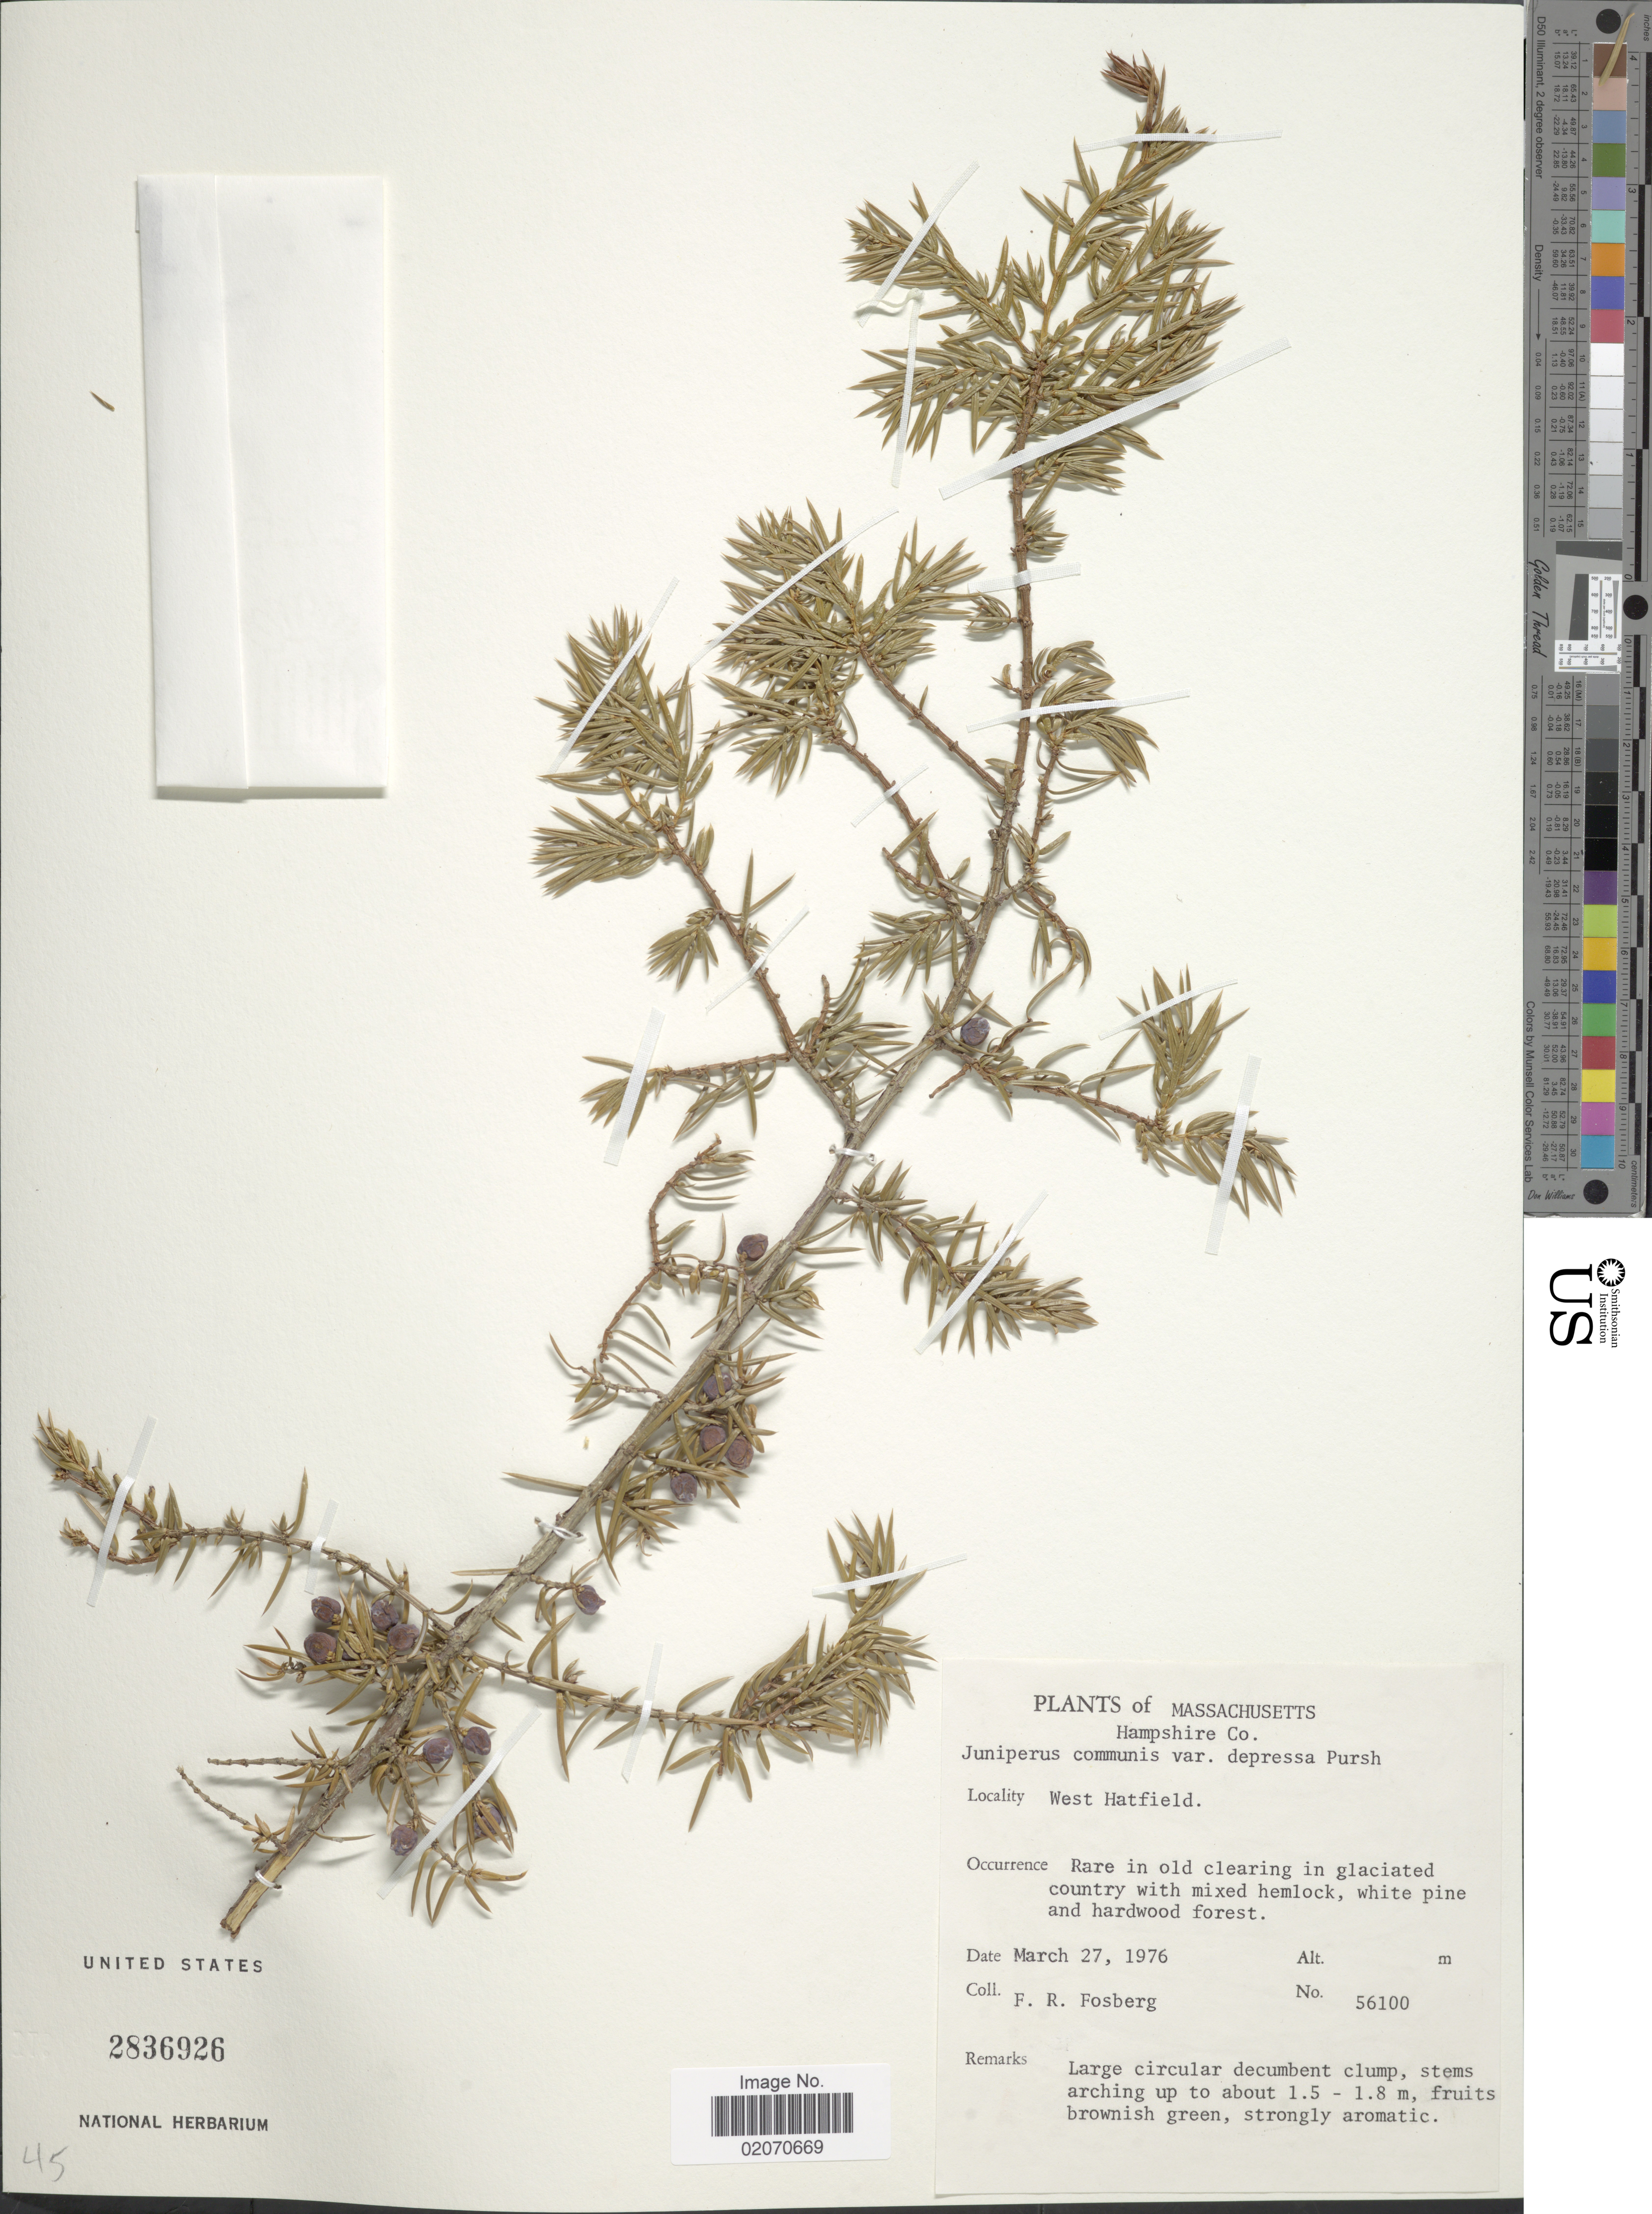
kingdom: Plantae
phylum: Tracheophyta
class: Pinopsida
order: Pinales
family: Cupressaceae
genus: Juniperus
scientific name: Juniperus communis var. depressa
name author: Pursh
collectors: F. R. Fosberg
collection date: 1976-03-27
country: United States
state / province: Massachusetts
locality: Hampshire co. West Hatfield.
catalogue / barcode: US 2836926